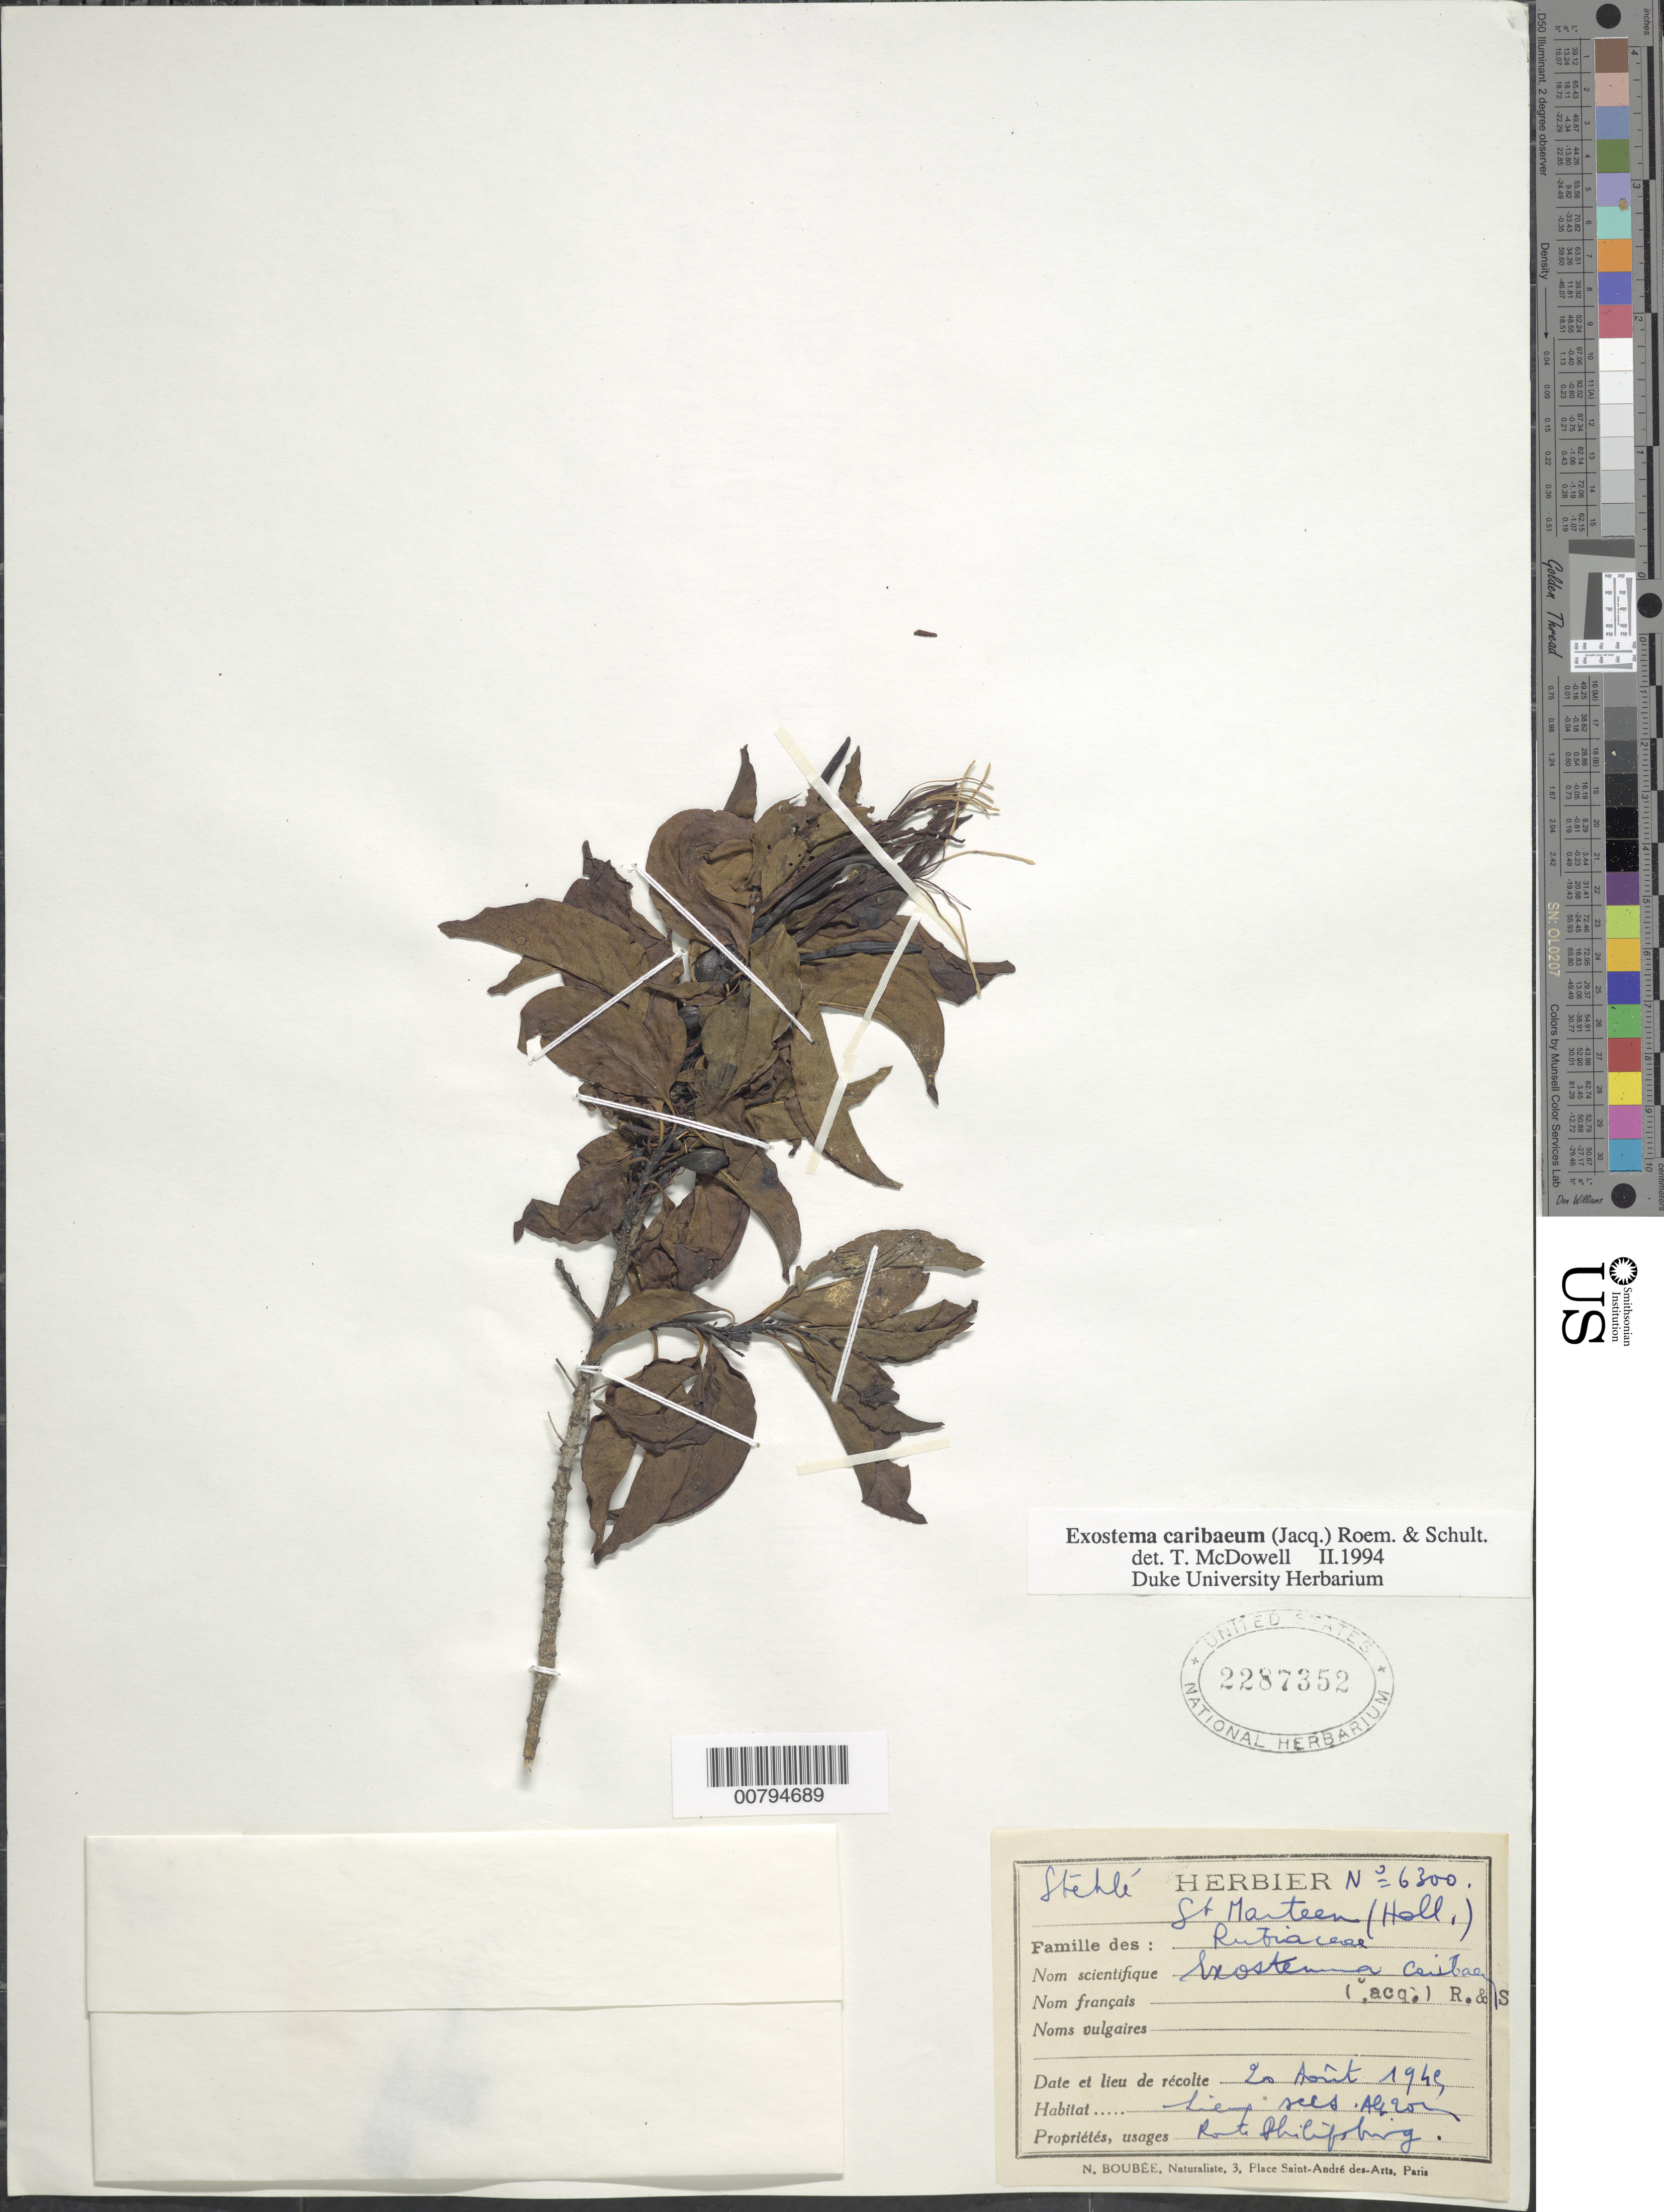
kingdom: Plantae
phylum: Tracheophyta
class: Magnoliopsida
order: Gentianales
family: Rubiaceae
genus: Exostema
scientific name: Exostema caribaeum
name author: (Jacq.) Roem. & Schult.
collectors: H. Stehlé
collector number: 6300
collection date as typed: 20 Aug 1949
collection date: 1949-08-20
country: Sint Maartin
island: Sint Maarten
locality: Route Philipsberg (sp?)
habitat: Lie--p secs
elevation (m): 90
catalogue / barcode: US 2287352